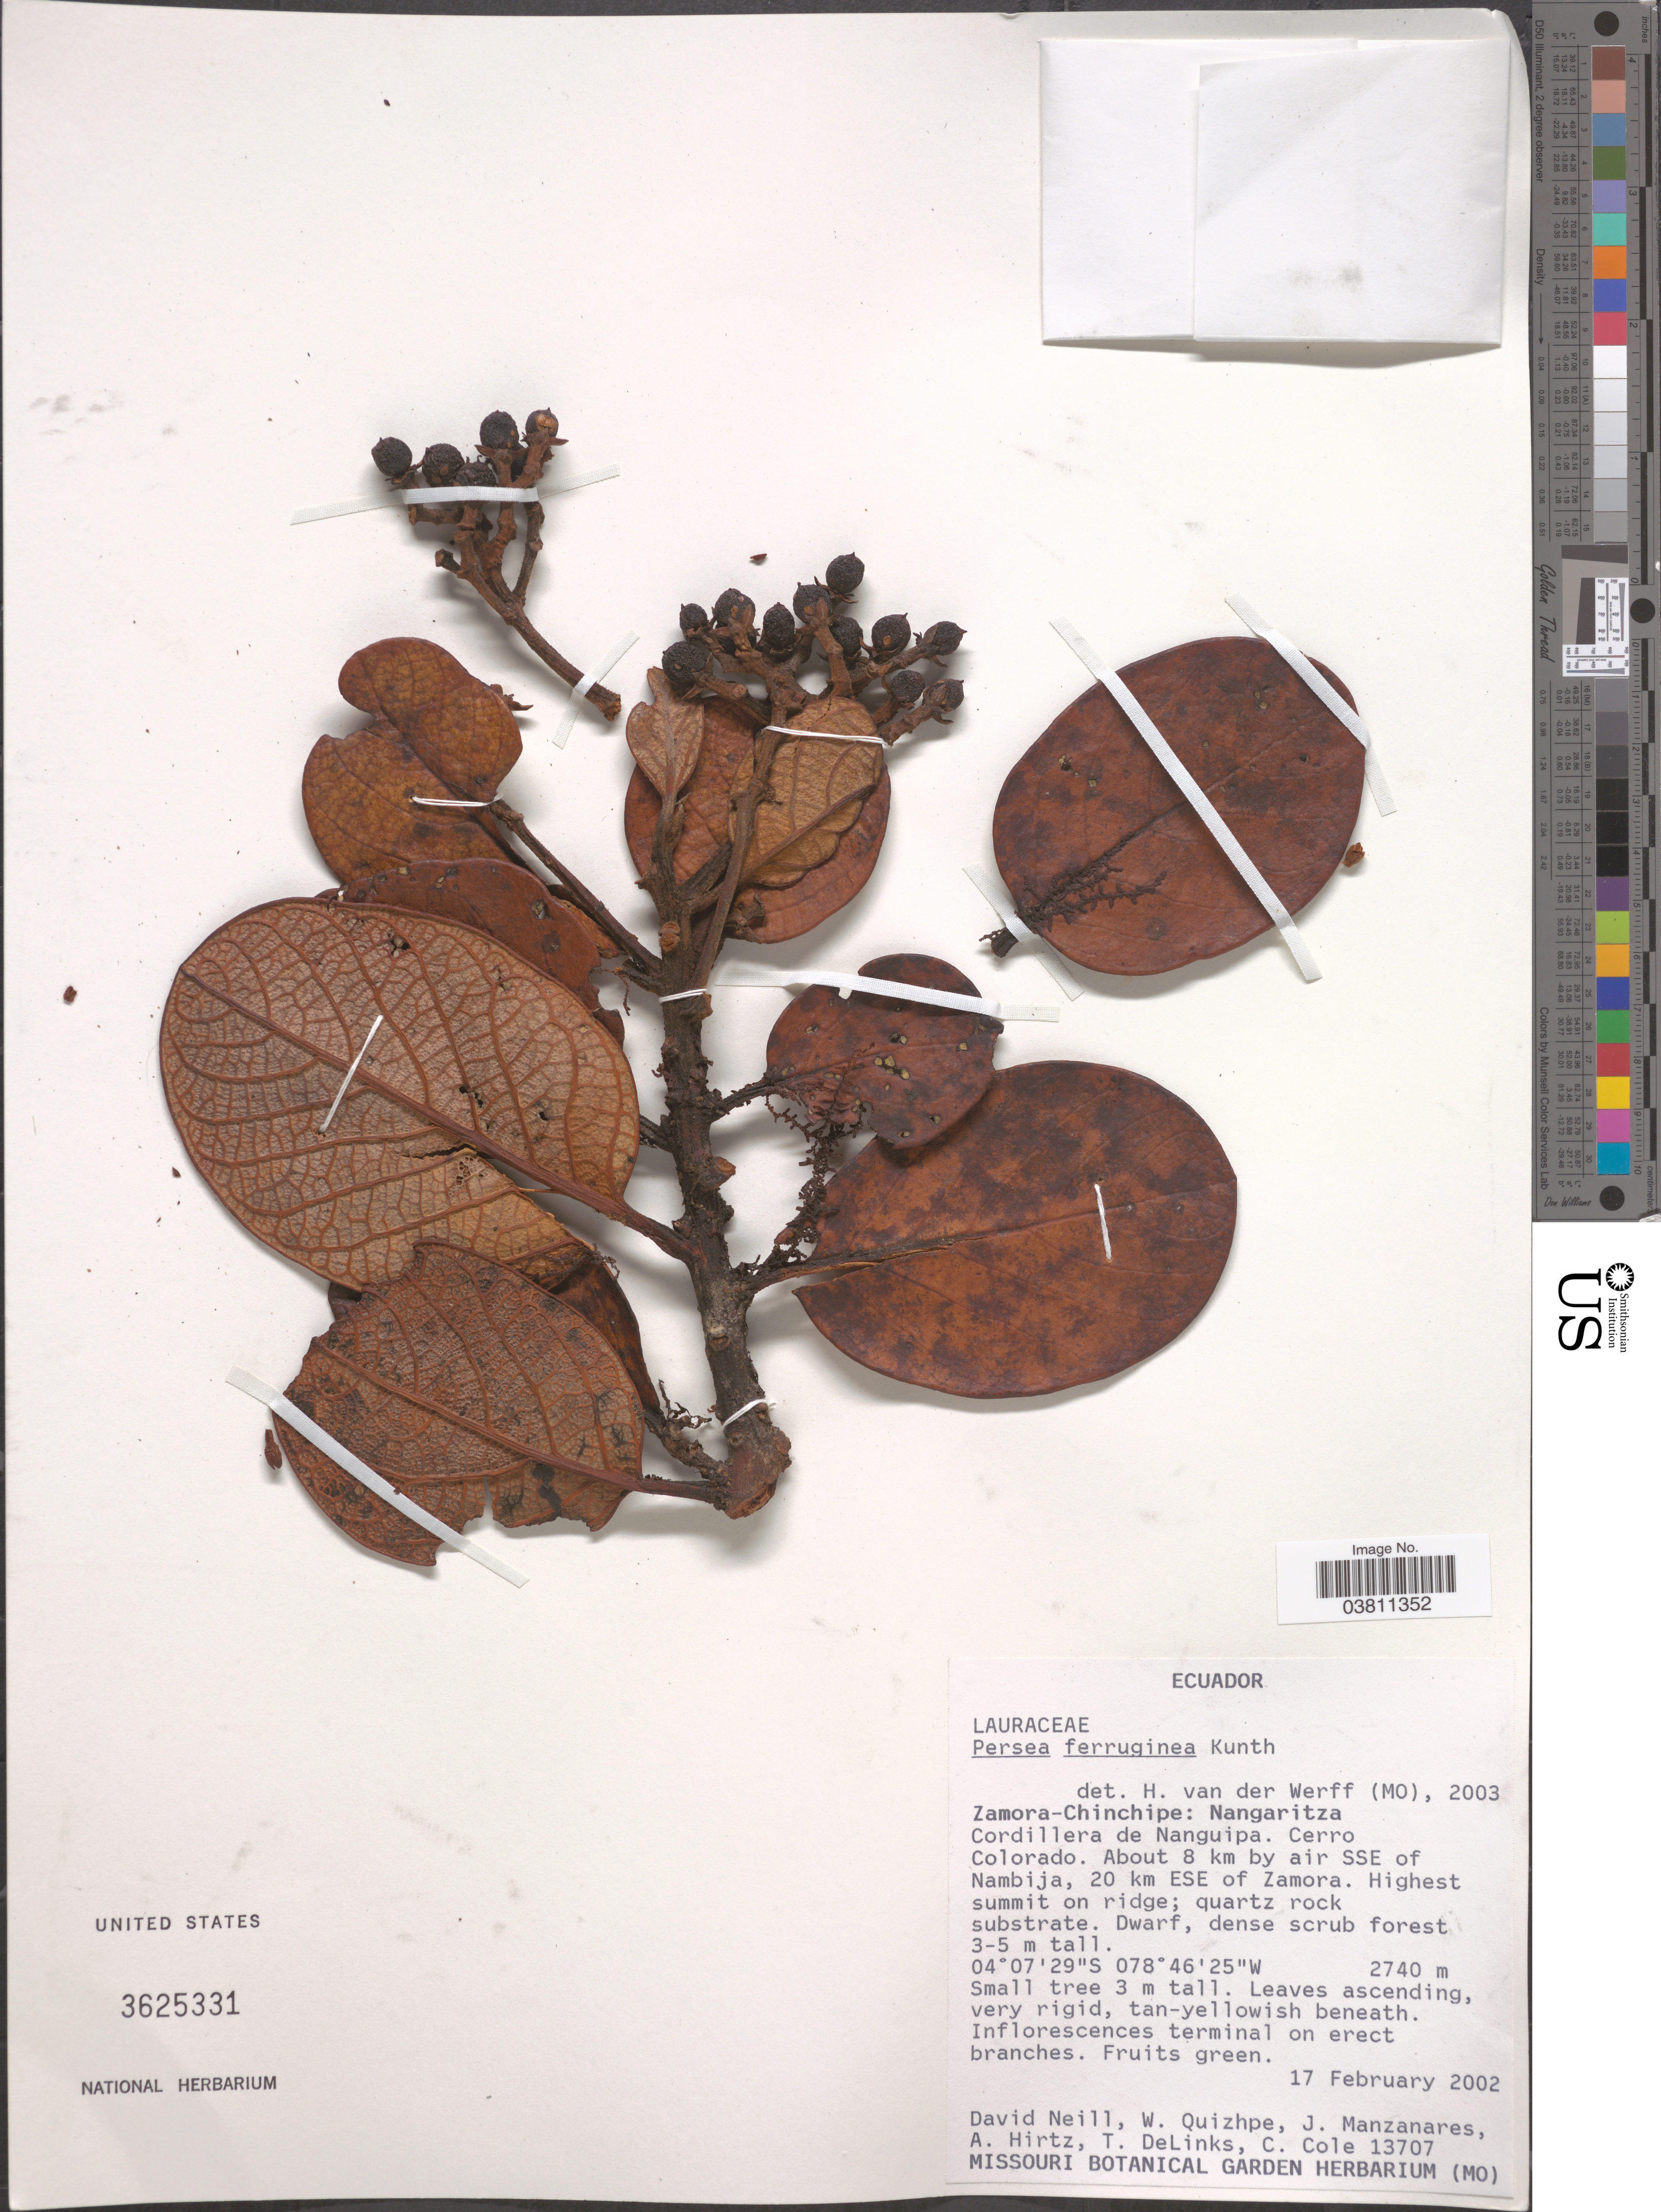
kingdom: Plantae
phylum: Tracheophyta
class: Magnoliopsida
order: Laurales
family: Lauraceae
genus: Persea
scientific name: Persea ferruginea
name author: Kunth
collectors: D. Neill, W. Quizhpe, J. Manzanares, A. Hirtz & et al.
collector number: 13707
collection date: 2002-02-17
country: Ecuador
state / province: Zamora-Chinchipe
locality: Nangaritza. Cordillera de Nanguipa. Cerro Colorado. About 8 km by air SSE of Nambija, 20 km ESE of Zamora. Highest summit on ridge.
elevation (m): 2740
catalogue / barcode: US 3625331